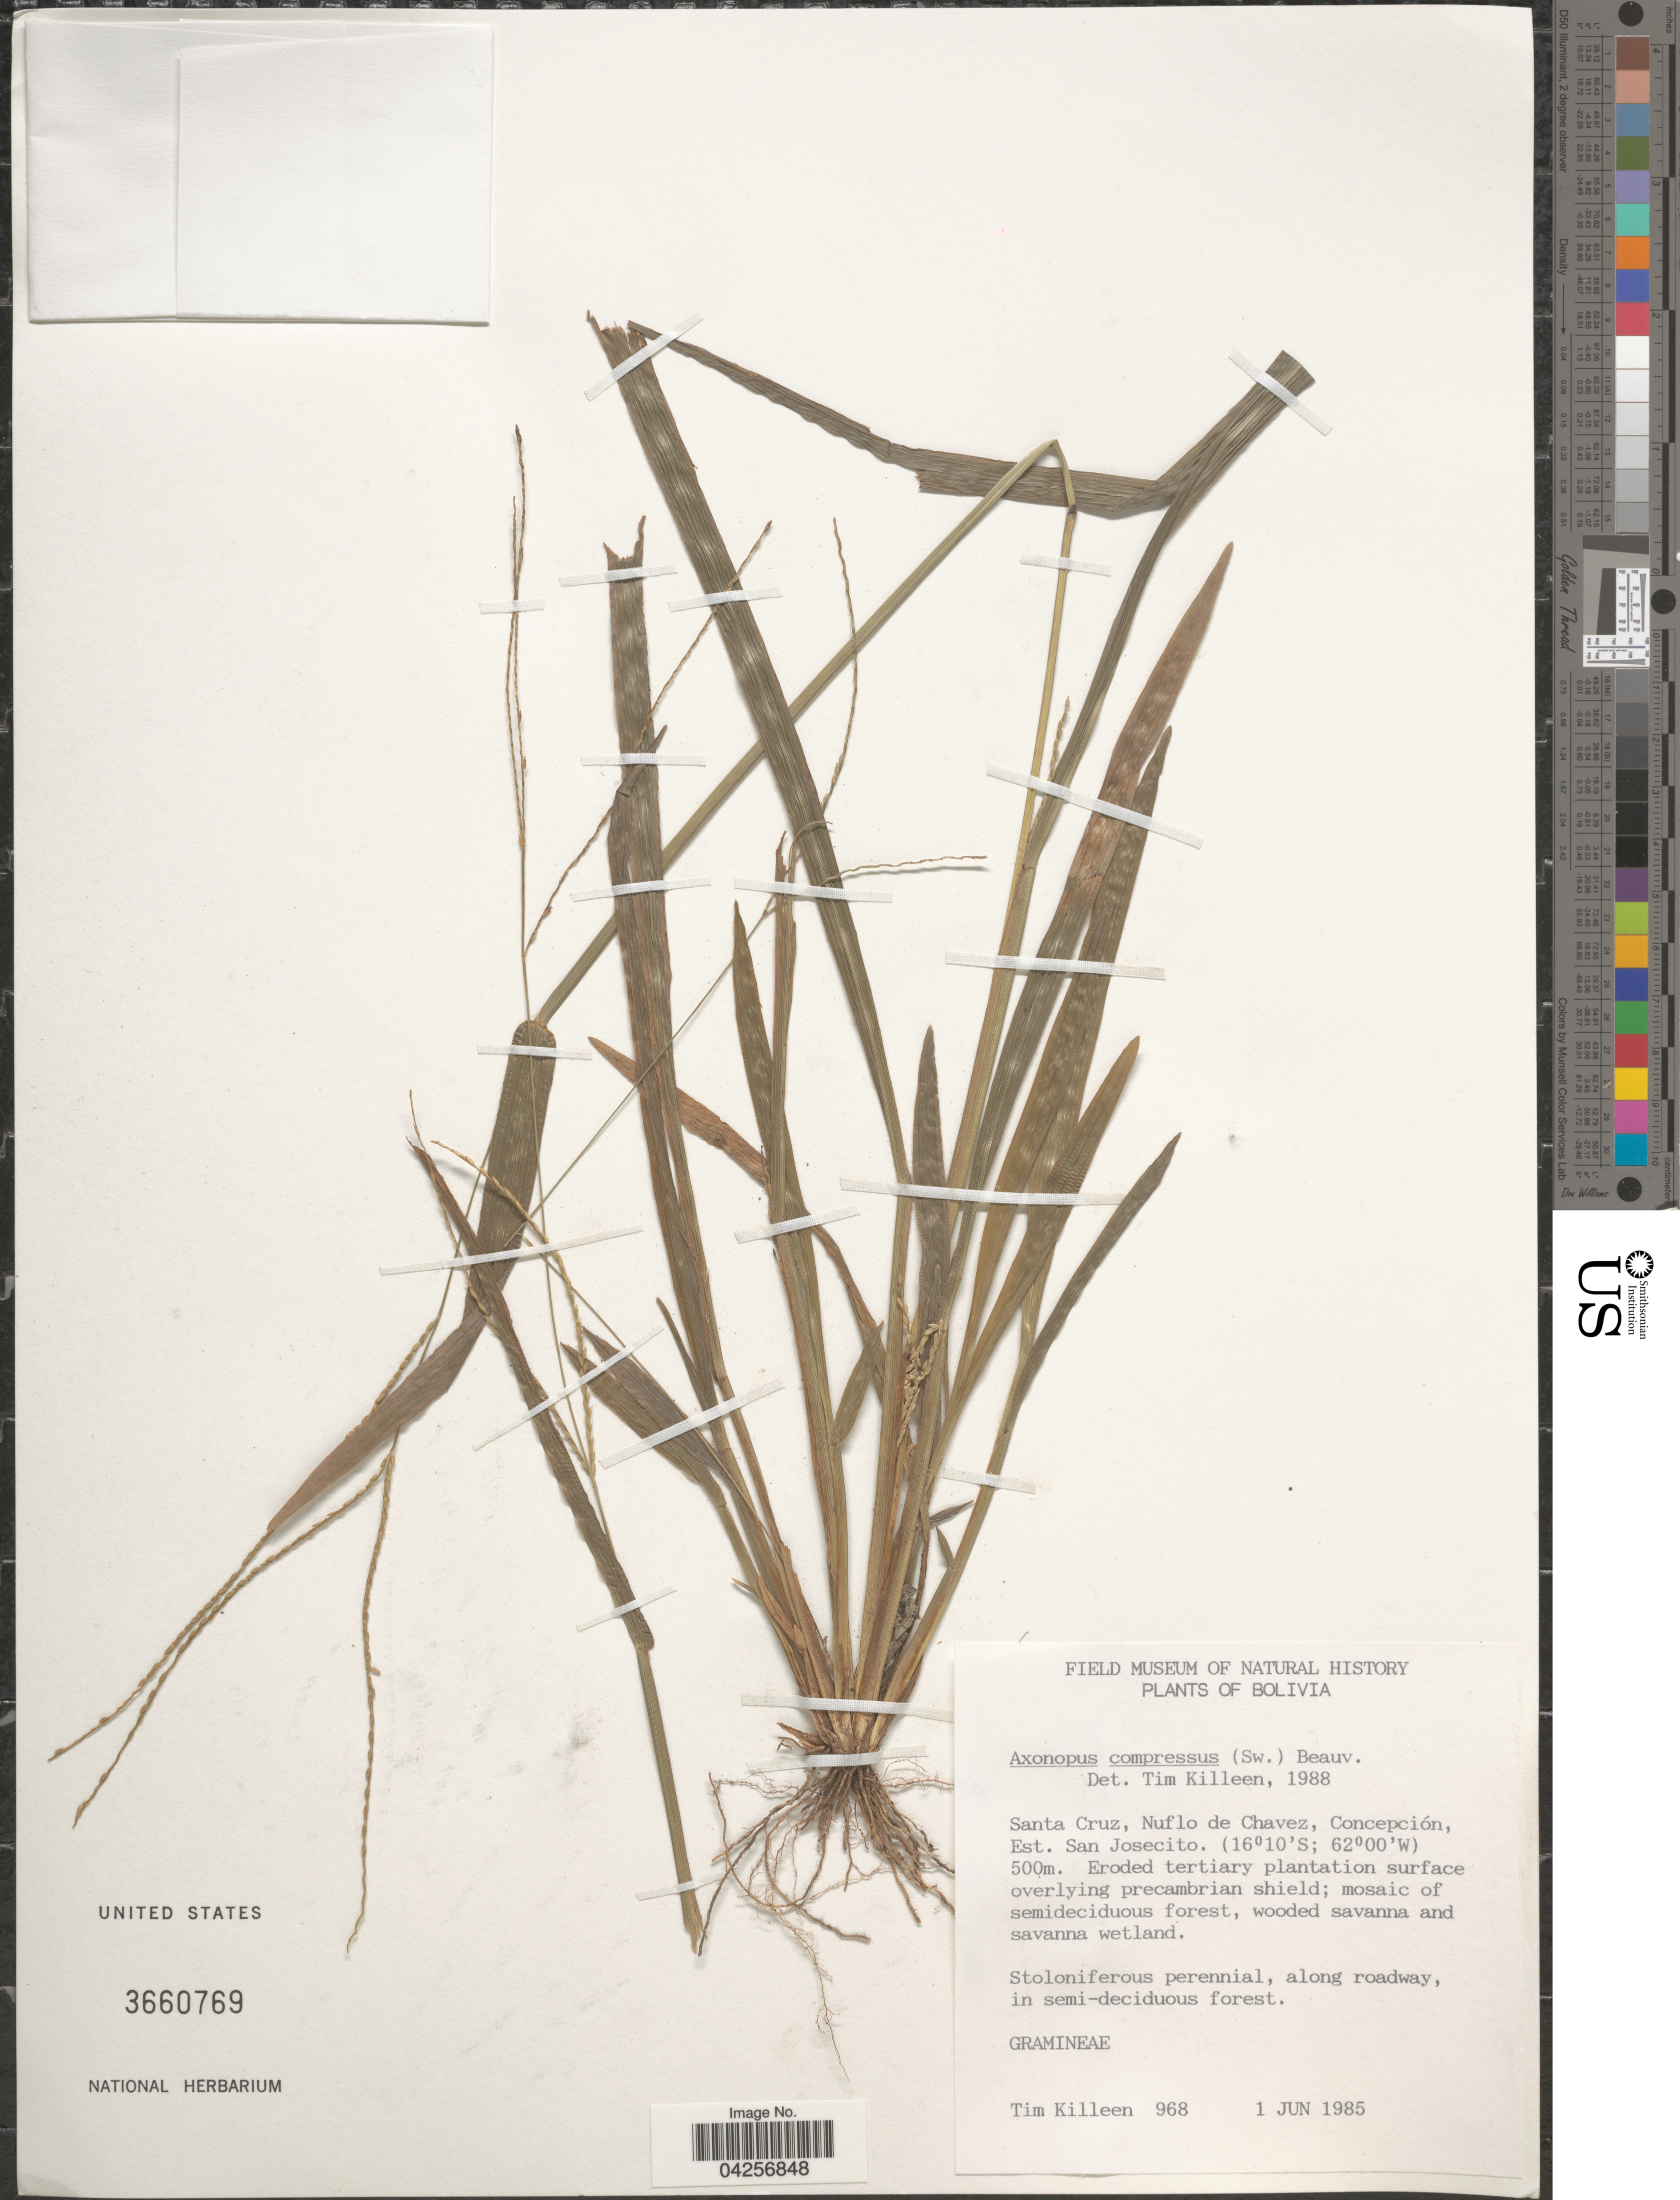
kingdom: Plantae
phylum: Tracheophyta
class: Liliopsida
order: Poales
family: Poaceae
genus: Axonopus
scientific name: Axonopus cuatrecasasii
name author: G.A. Black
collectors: T. J. Killeen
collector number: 968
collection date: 1985-06-01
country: Bolivia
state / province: Santa Cruz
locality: Nuflo de Chavez, Concepsión, Est. San Josecito.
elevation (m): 500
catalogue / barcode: US 3660769